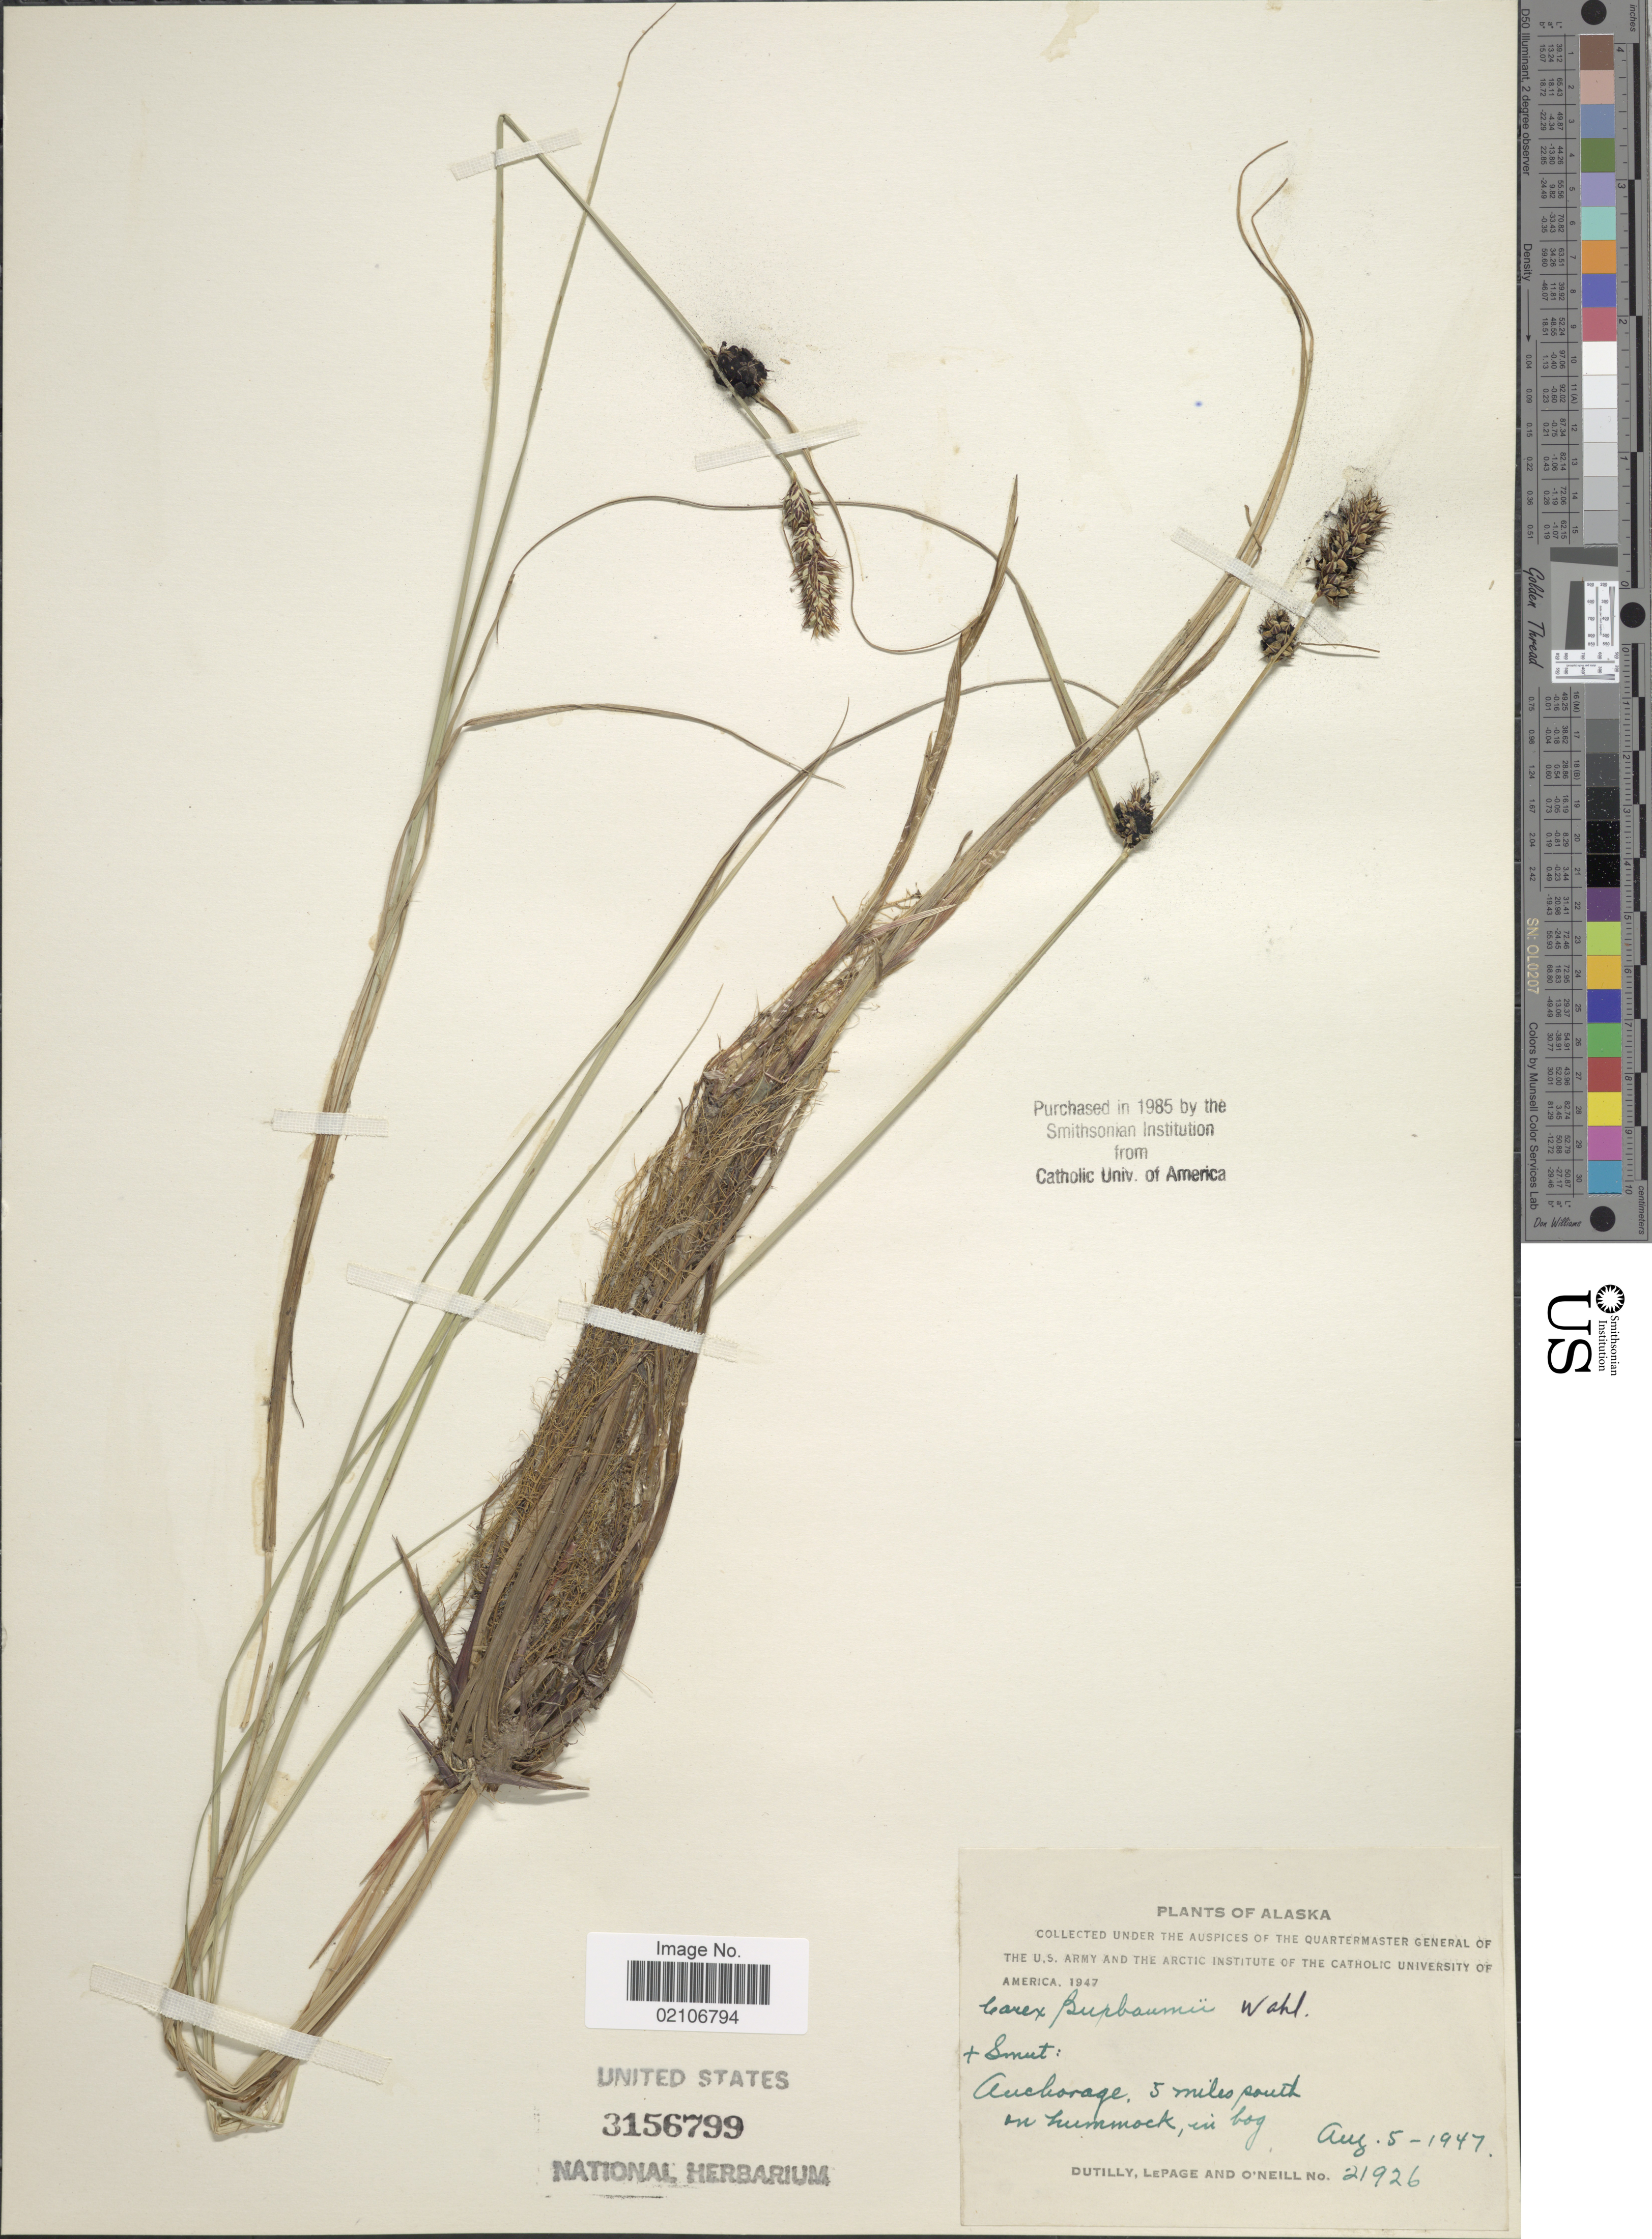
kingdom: Plantae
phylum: Tracheophyta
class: Liliopsida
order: Poales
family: Cyperaceae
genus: Carex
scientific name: Carex buxbaumii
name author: Wahlenb.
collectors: -. Dutilly, -. LePage & -. O'Neill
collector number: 21926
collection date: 1947-08-05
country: United States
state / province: Alaska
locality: Alaska. Anchorage, 5 miles south on hummock, in bog.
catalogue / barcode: US 3156799